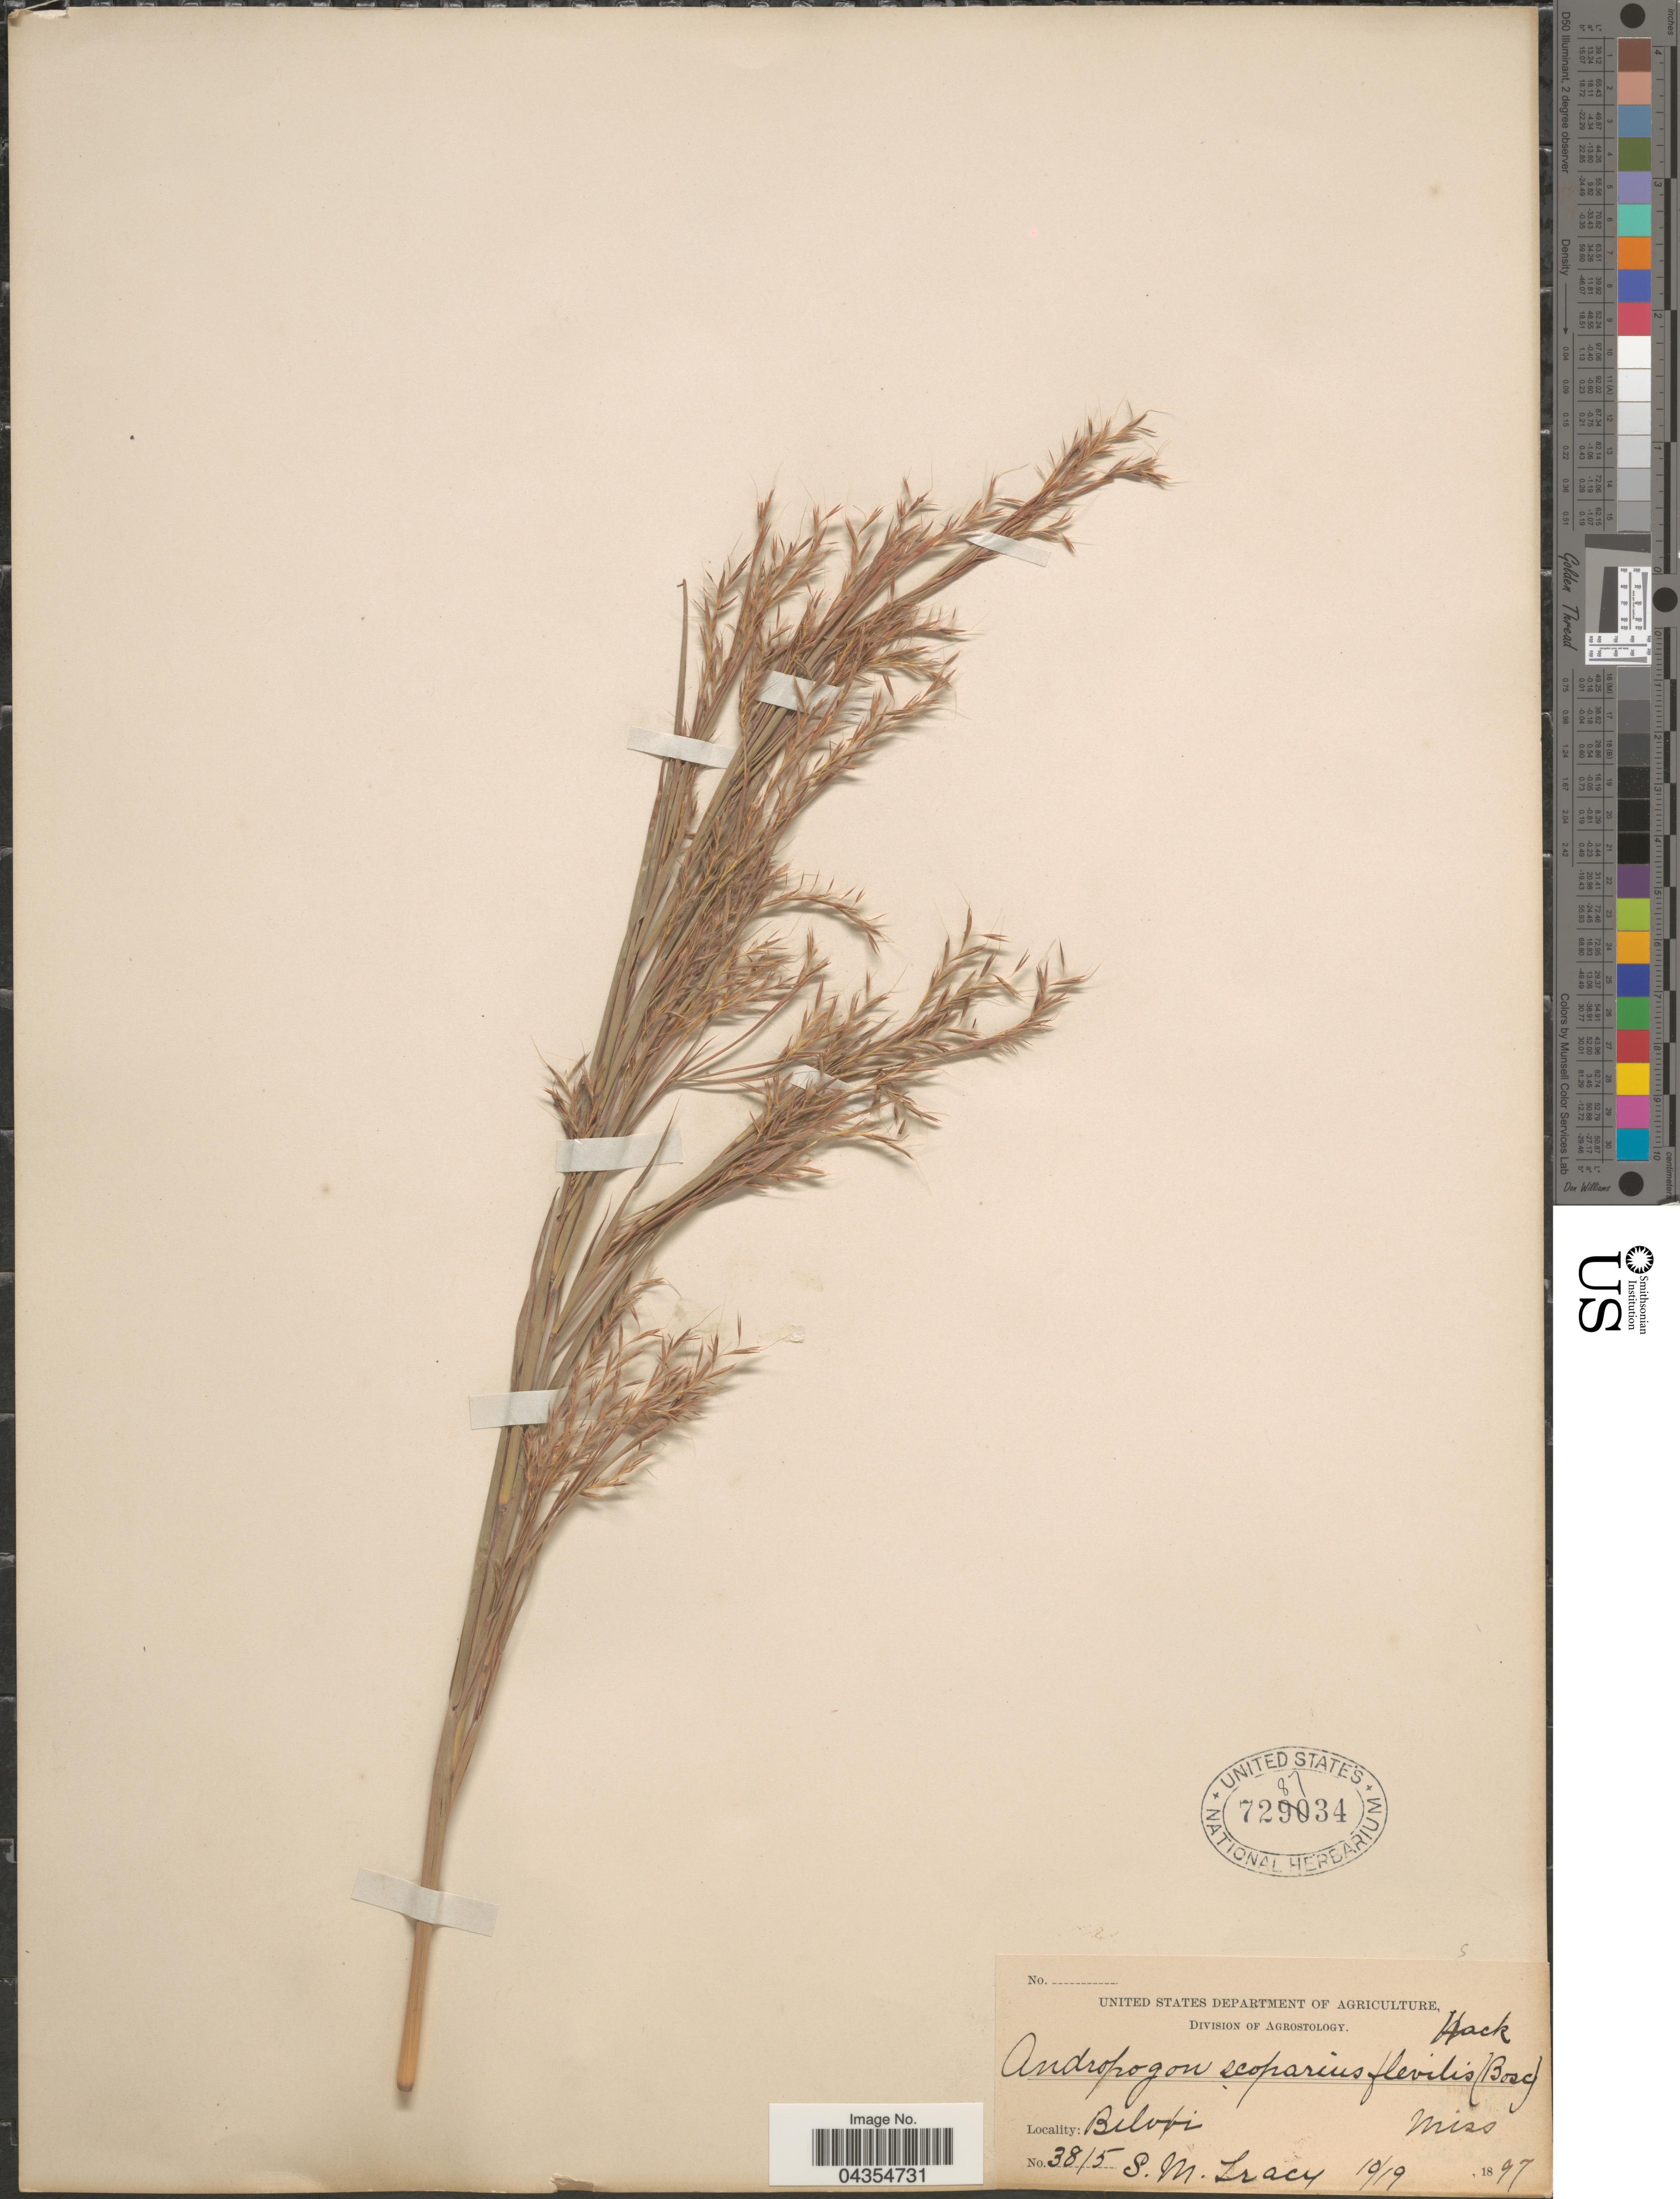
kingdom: Plantae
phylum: Tracheophyta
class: Liliopsida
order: Poales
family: Poaceae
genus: Schizachyrium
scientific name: Schizachyrium sanguineum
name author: (Retz.) Alston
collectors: S. M. Tracy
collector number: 3815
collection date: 1897-10-19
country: United States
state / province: Mississippi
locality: Biloxi.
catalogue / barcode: US 728734